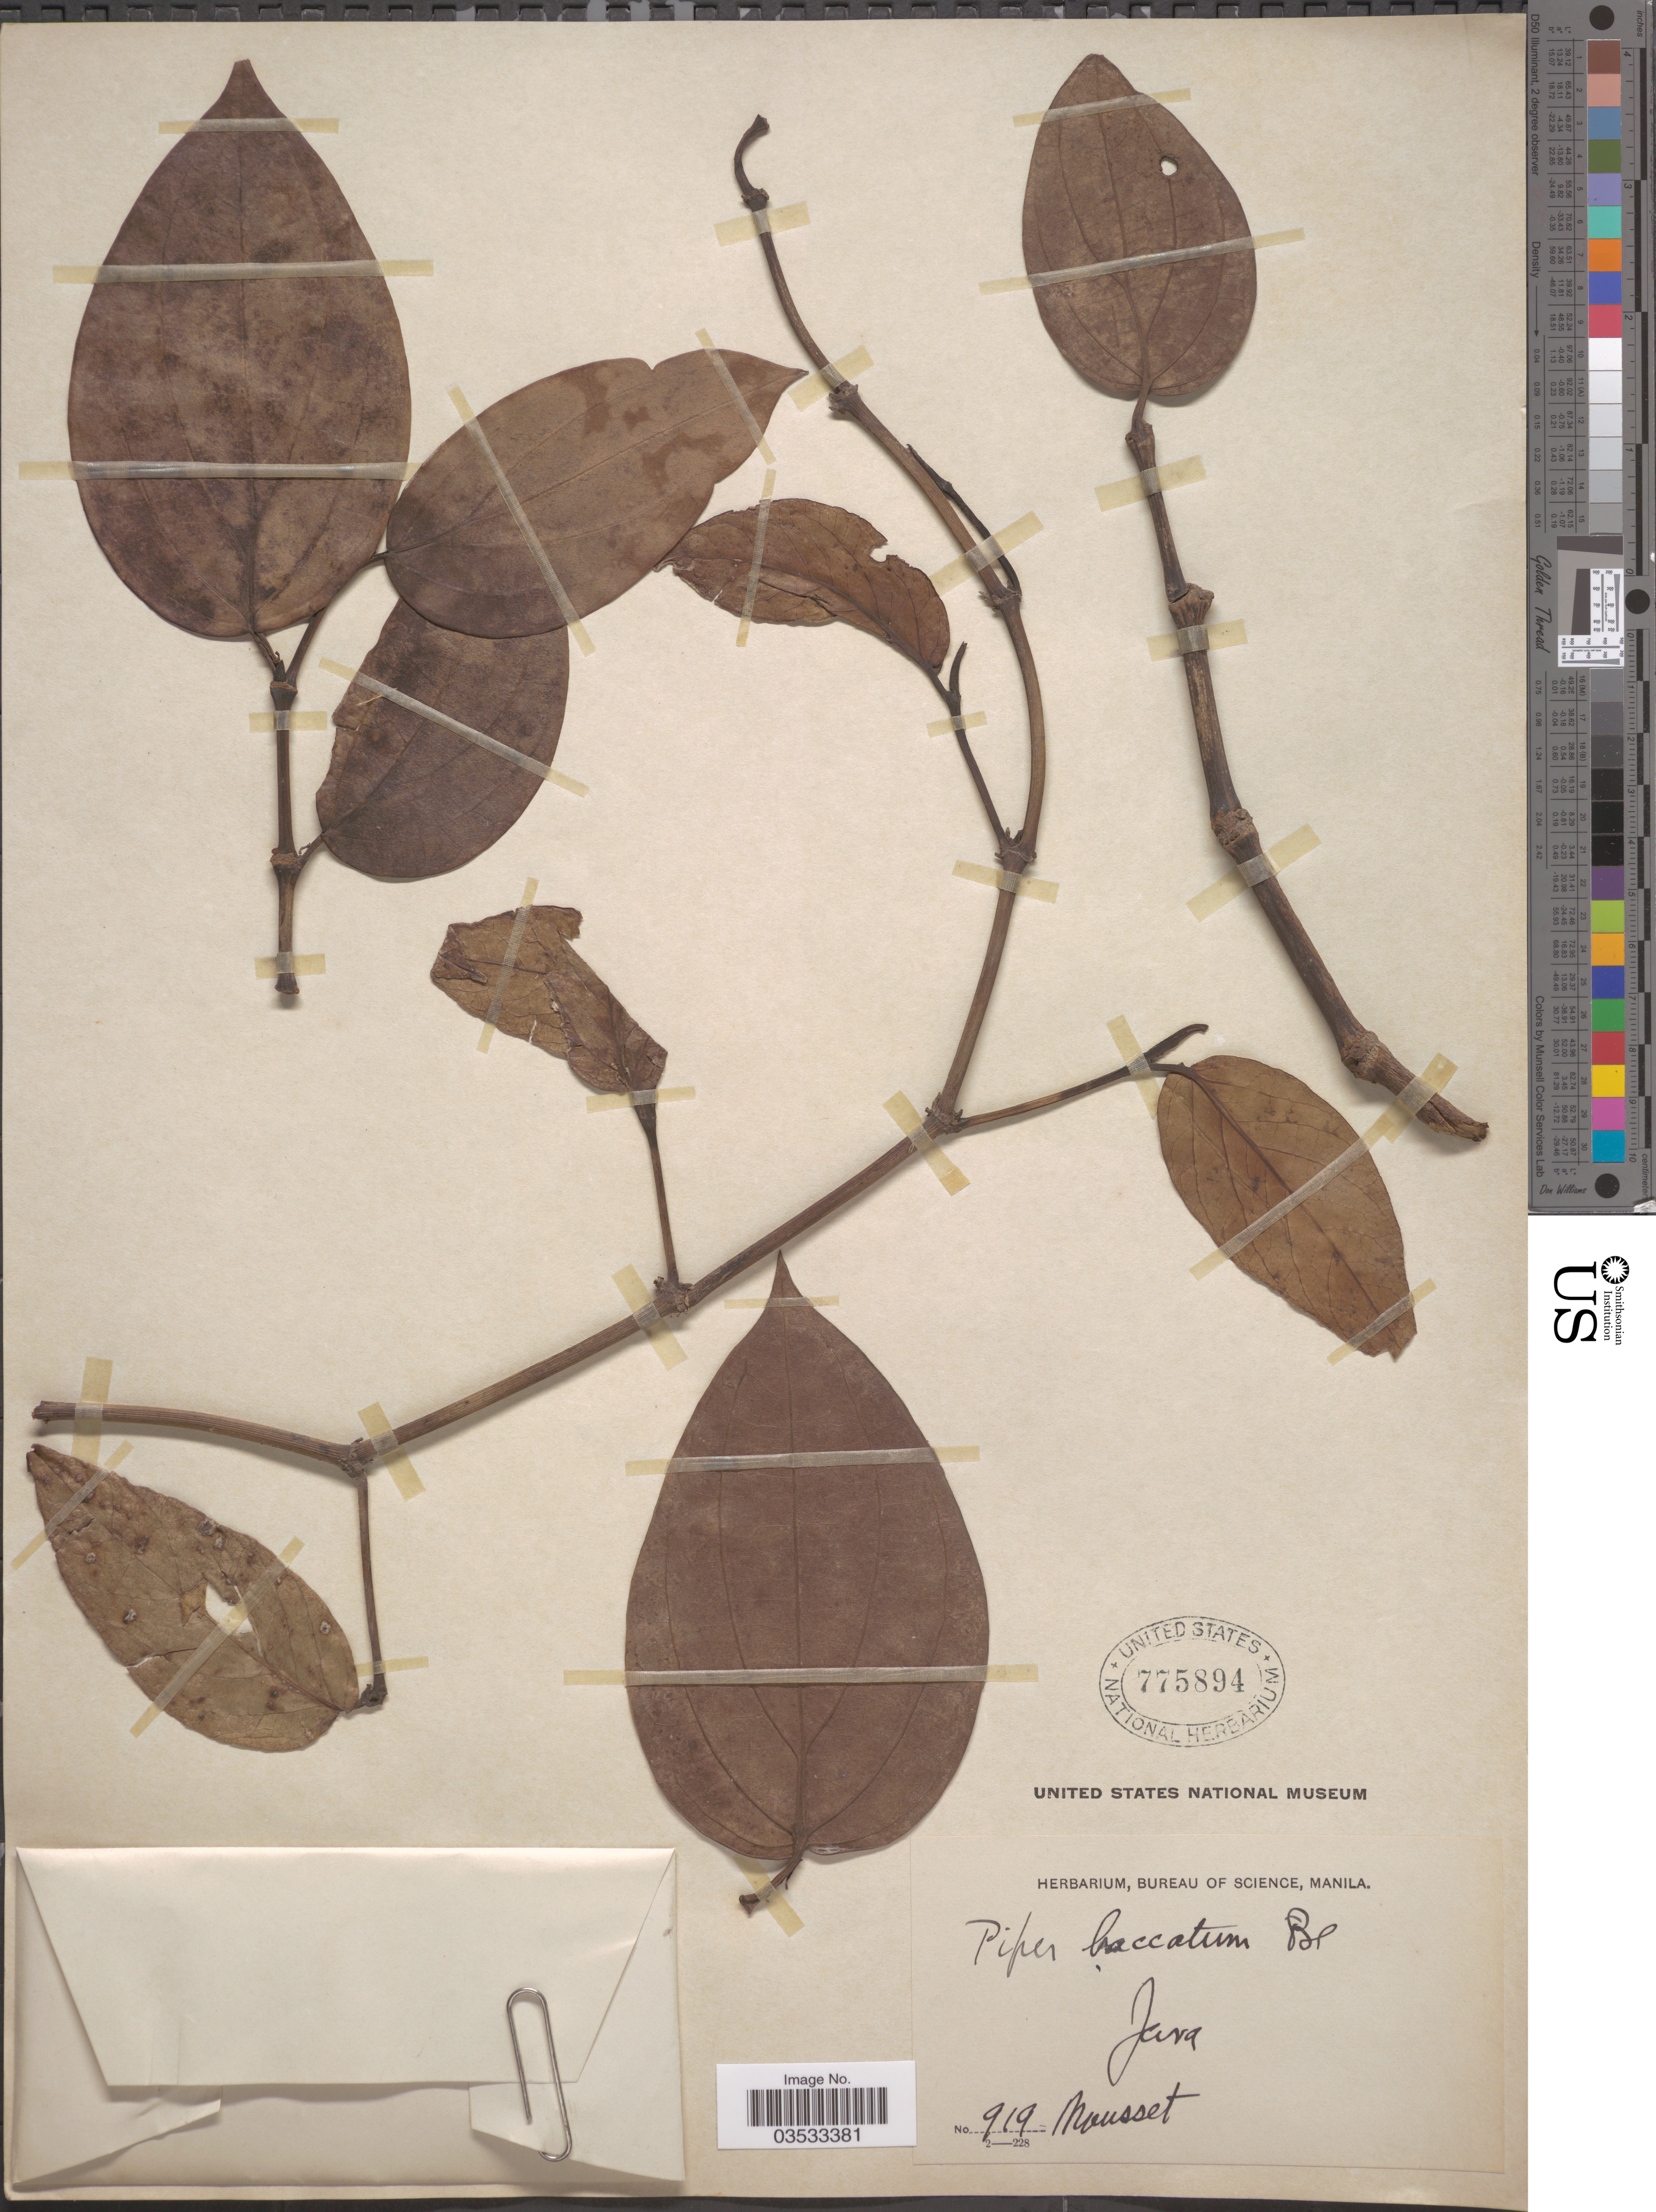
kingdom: Plantae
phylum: Tracheophyta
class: Magnoliopsida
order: Piperales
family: Piperaceae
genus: Piper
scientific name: Piper baccatum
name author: Blume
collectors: Mousset, --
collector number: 919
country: Indonesia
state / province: Java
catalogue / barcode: US 775894